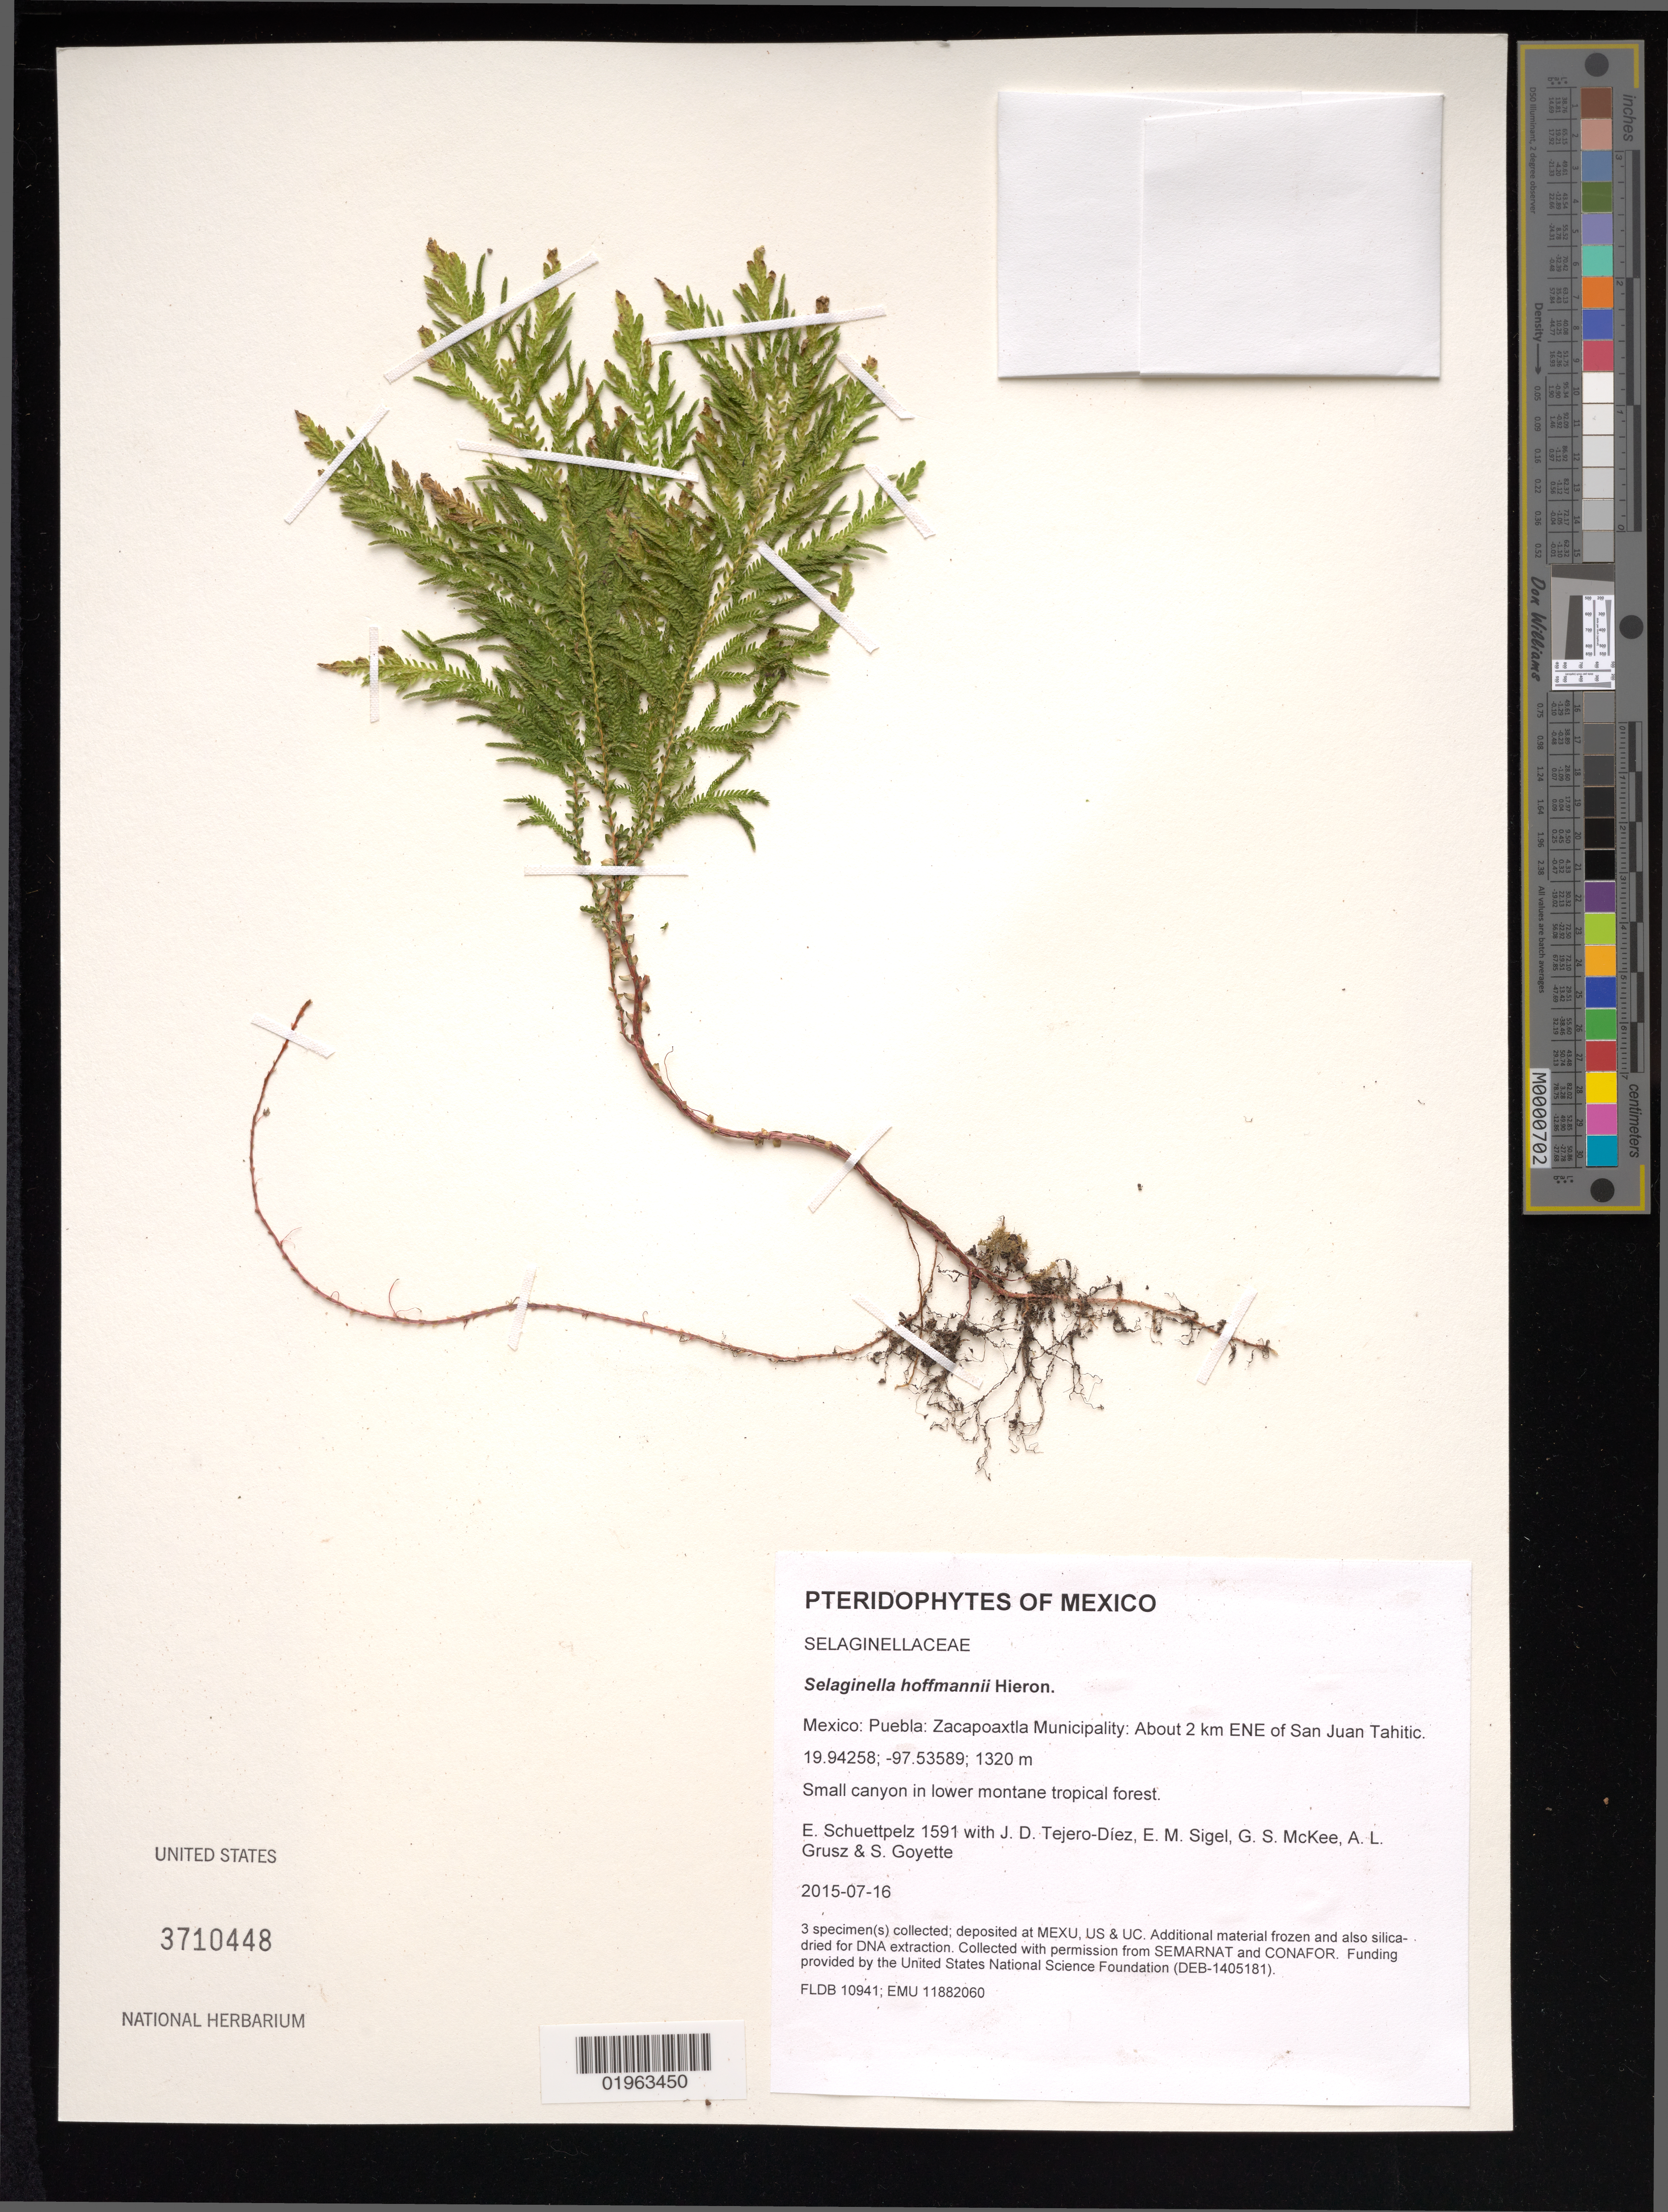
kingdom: Plantae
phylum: Tracheophyta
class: Lycopodiopsida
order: Selaginellales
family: Selaginellaceae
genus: Selaginella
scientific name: Selaginella hoffmannii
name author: Hieron.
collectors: E. Schuettpelz, D. Tejero-Díez, E. M. Sigel, G. S. McKee & A. Grusz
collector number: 1591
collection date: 2015-07-16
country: Mexico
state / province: Puebla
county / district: Zacapoaxtla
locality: About 2 km ENE of San Juan Tahitic.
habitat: Small canyon in lower montane tropical forest.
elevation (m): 1320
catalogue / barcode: US 3710448